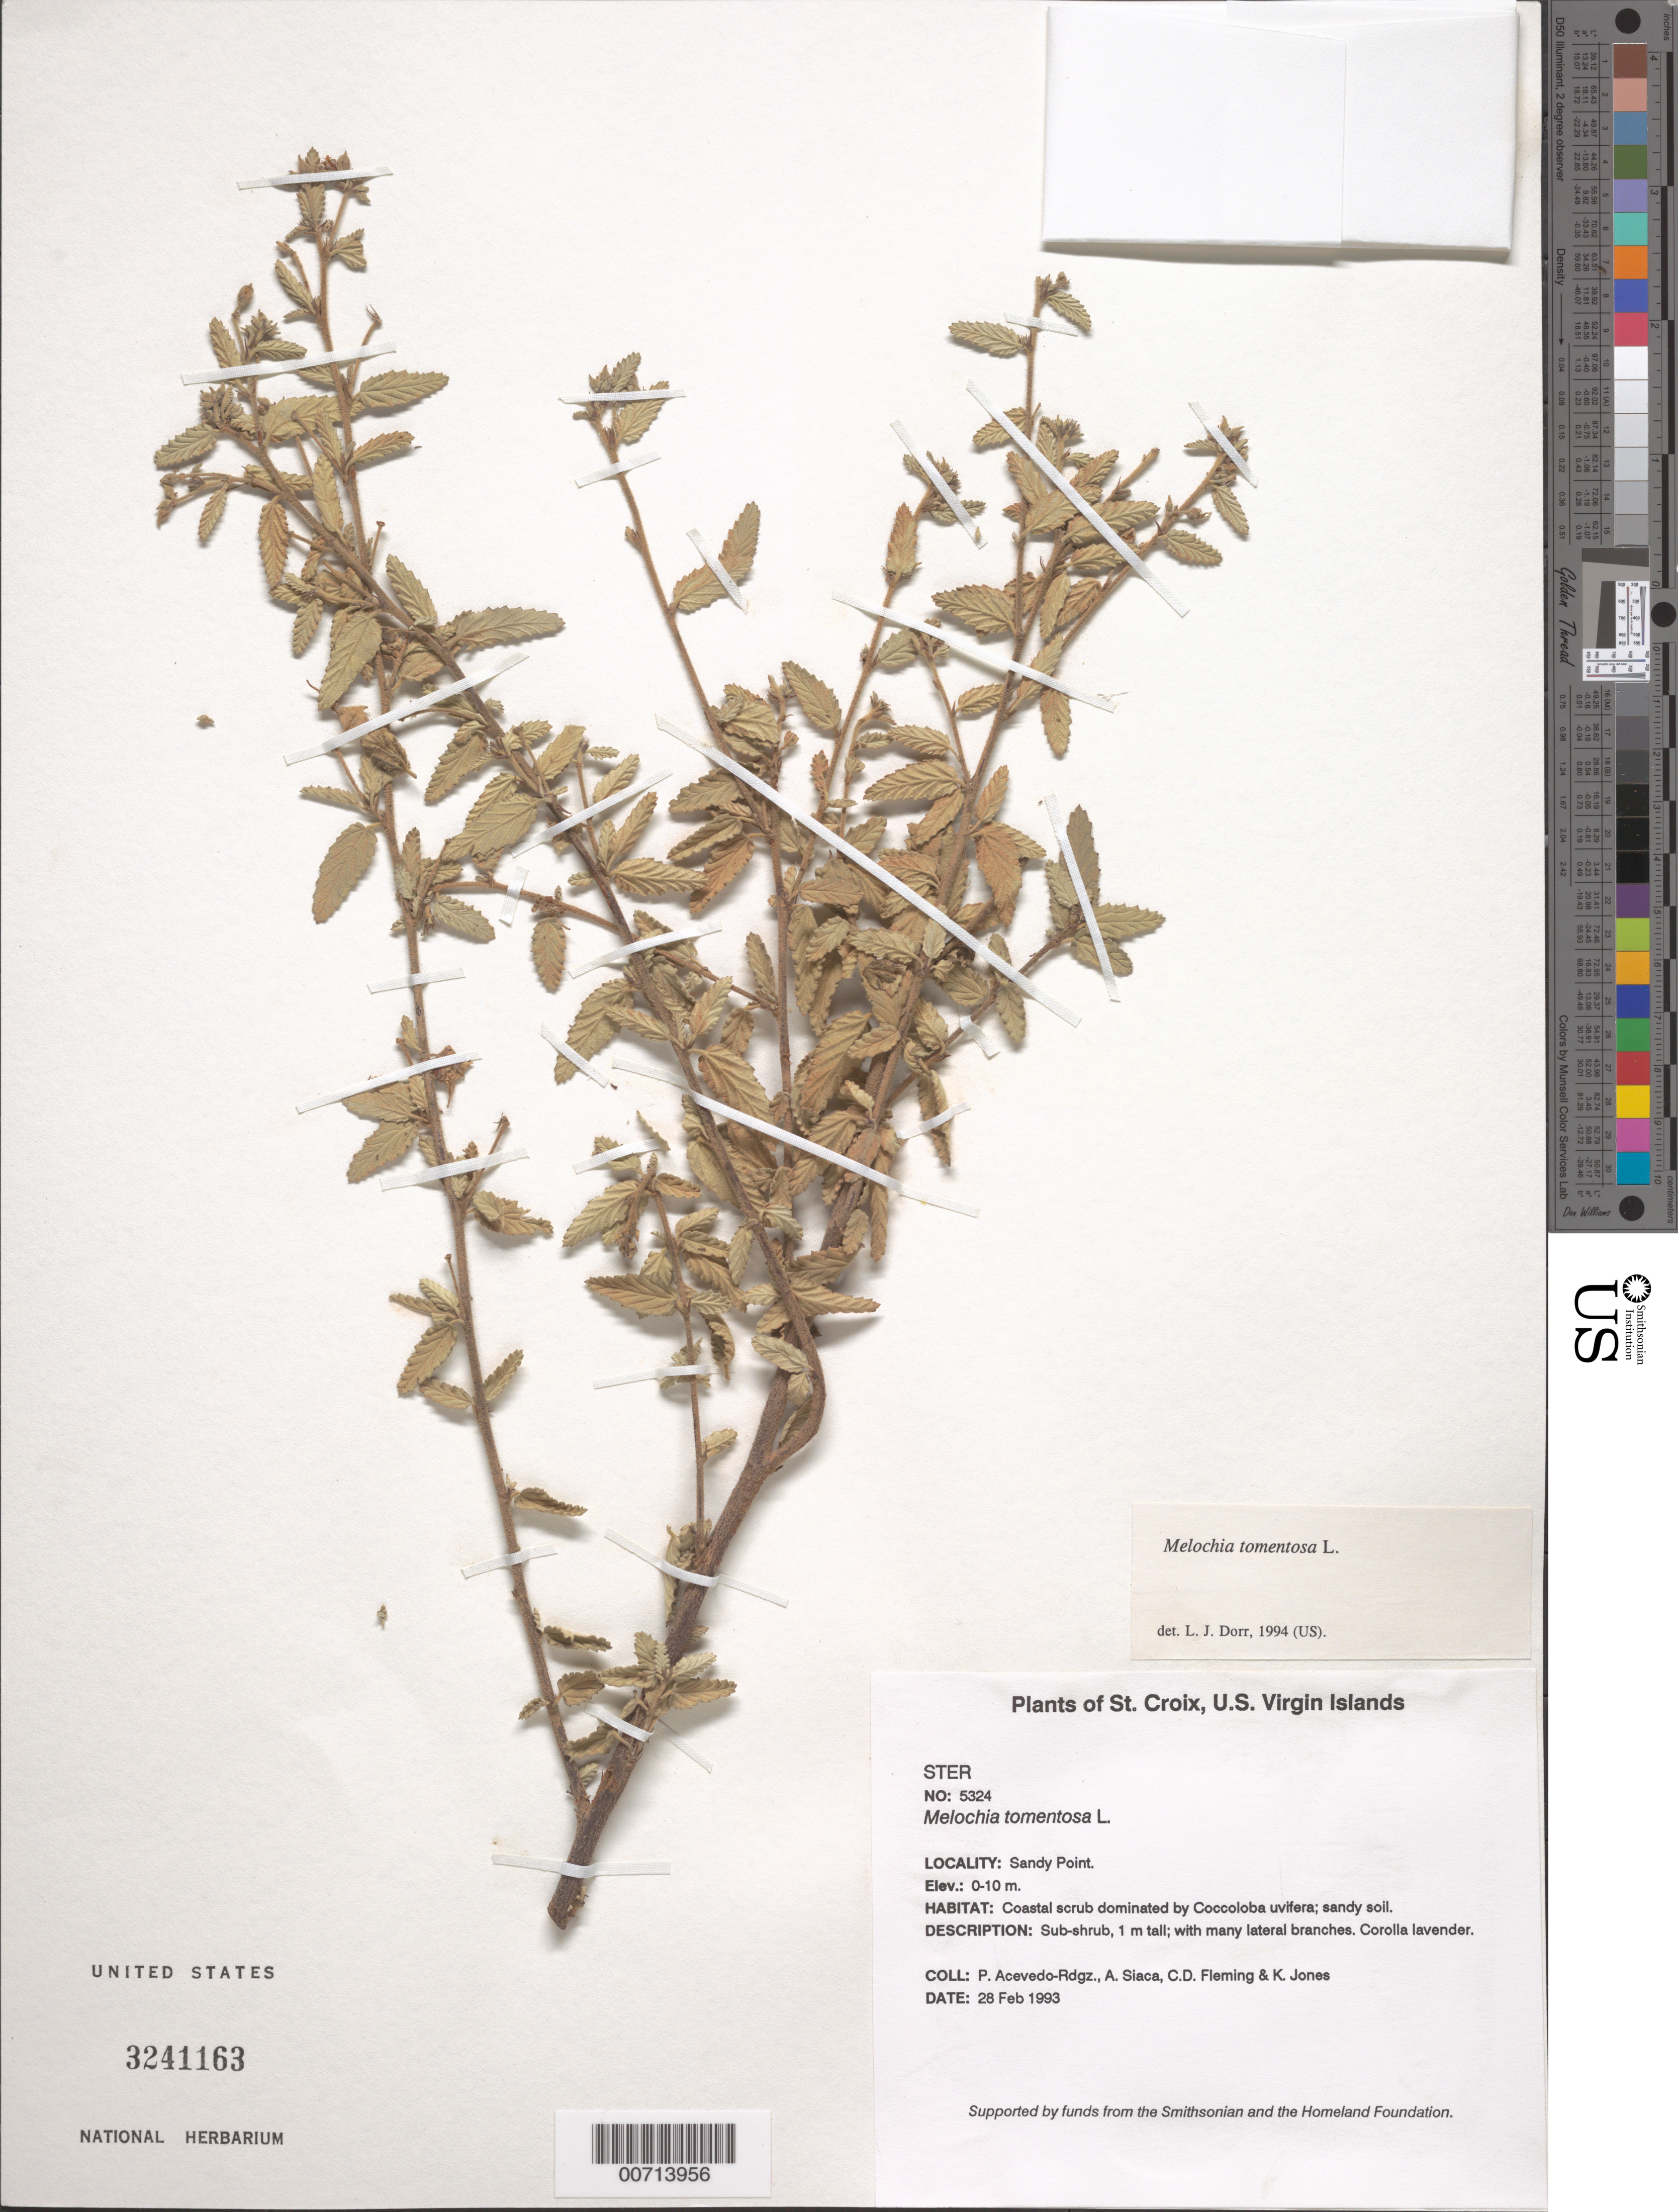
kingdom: Plantae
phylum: Tracheophyta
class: Magnoliopsida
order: Malvales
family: Malvaceae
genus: Melochia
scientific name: Melochia tomentosa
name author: L.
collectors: P. Acevedo-Rodr., A. Siaca, C. Fleming & K. Jones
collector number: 5324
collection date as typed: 28 Feb 1993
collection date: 1993-02-28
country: U.S. Virgin Islands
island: St. Croix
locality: Sandy Point.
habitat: Coastal scrub dominated by Coccoloba uvifera; sandy soil.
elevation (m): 0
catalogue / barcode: US 3241163